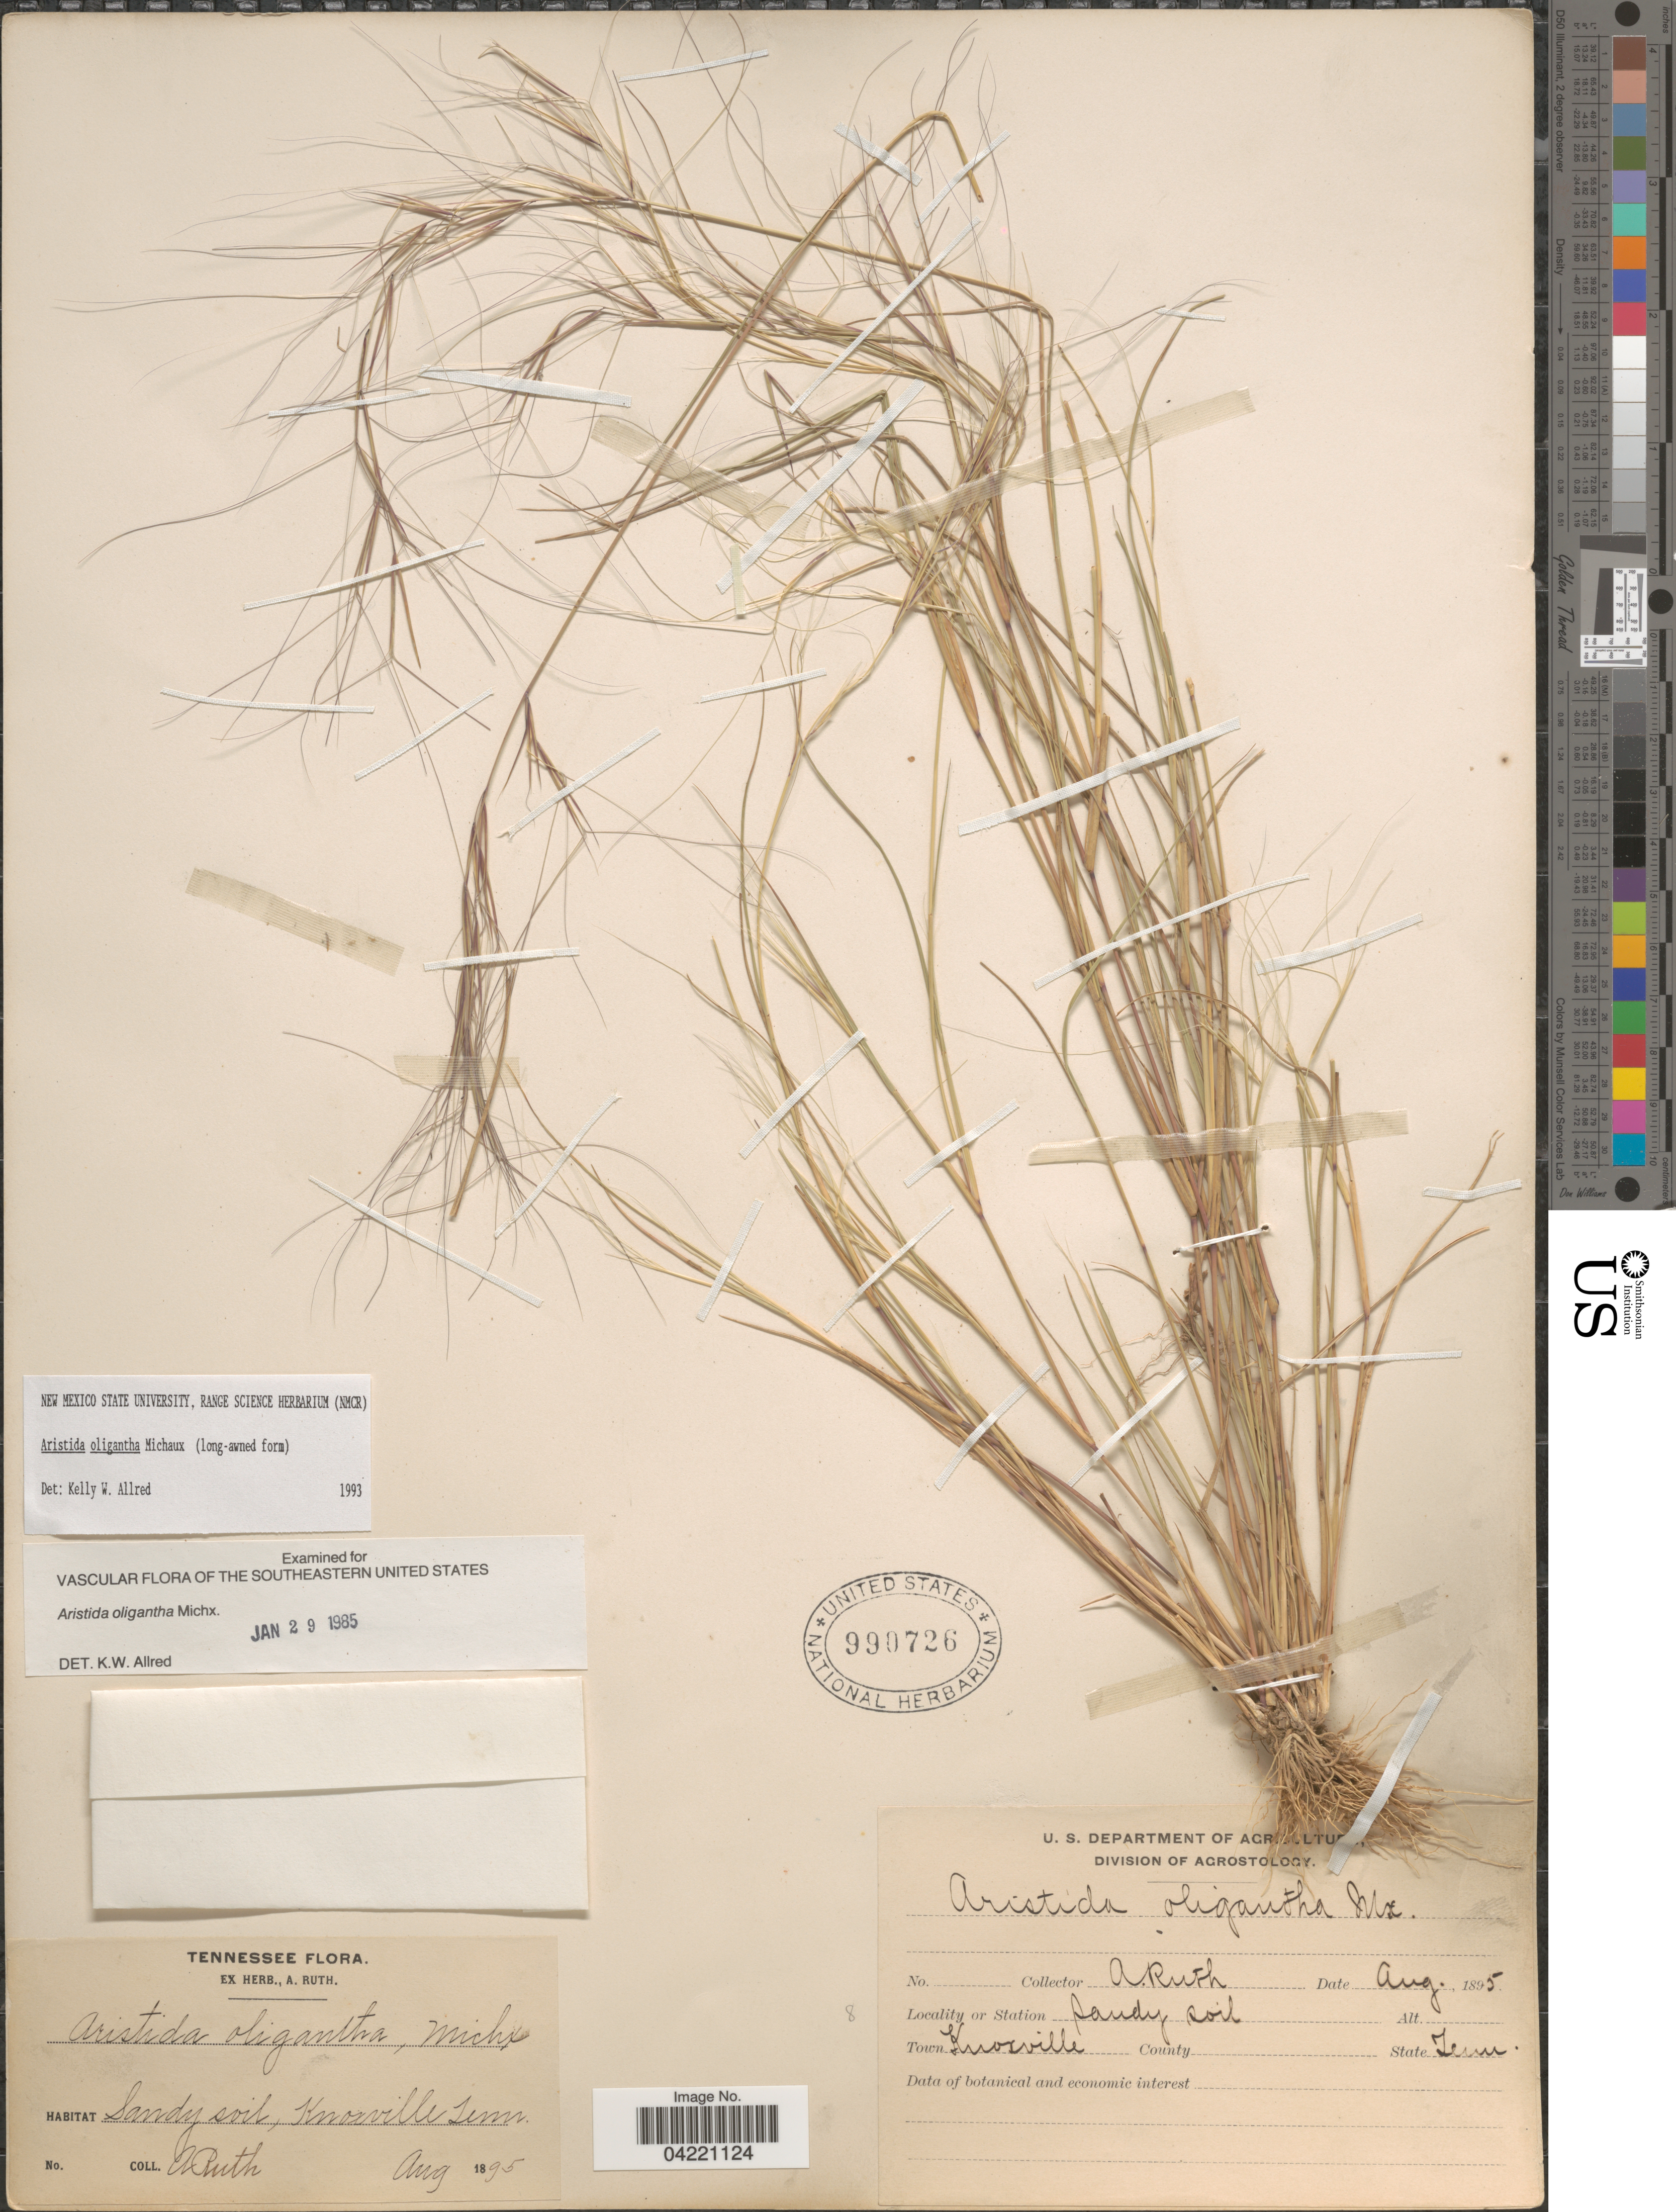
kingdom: Plantae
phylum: Tracheophyta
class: Liliopsida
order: Poales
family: Poaceae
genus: Aristida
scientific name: Aristida oligantha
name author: Michx.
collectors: A. Ruth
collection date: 1895-08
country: United States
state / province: Tennessee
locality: Town Knoxville.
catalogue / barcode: US 990726